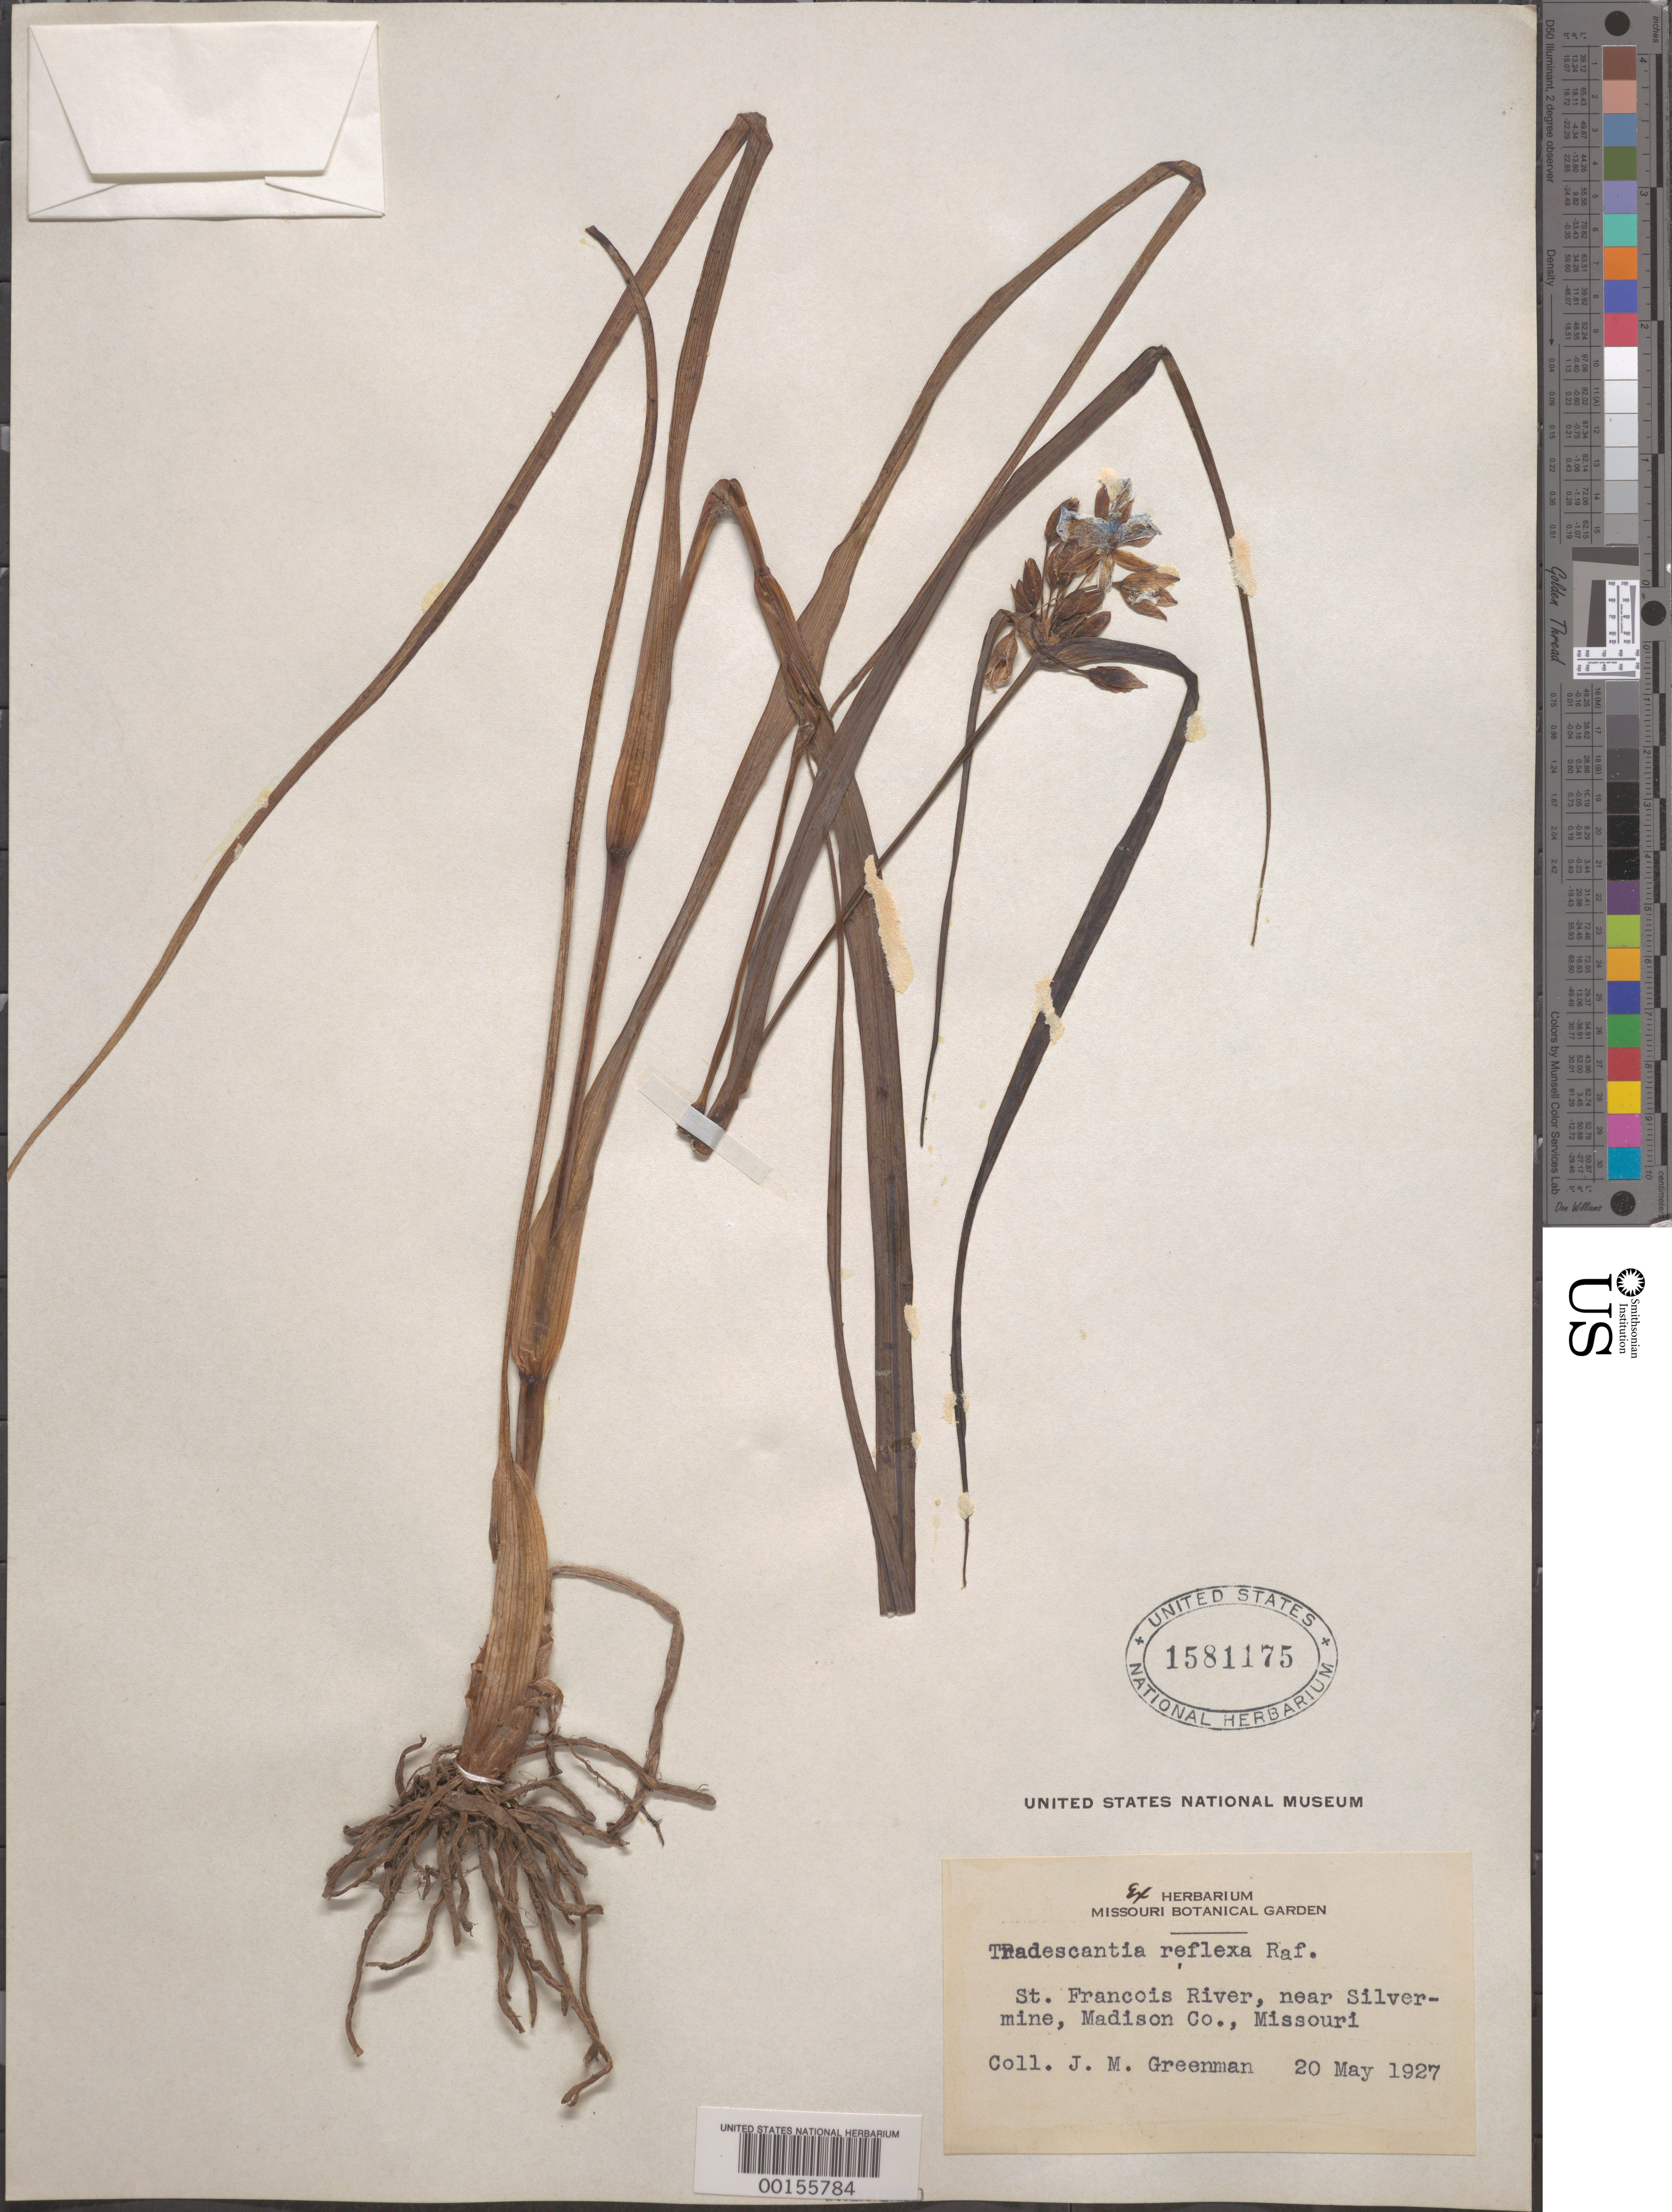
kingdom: Plantae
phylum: Tracheophyta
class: Liliopsida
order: Commelinales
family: Commelinaceae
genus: Tradescantia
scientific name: Tradescantia ohiensis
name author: Raf.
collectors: J. M. Greenman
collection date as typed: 20 May 1927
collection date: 1927-05-20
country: United States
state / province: Missouri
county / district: Madison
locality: St. francois river near silvermine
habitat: Riverbank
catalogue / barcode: US 1581175